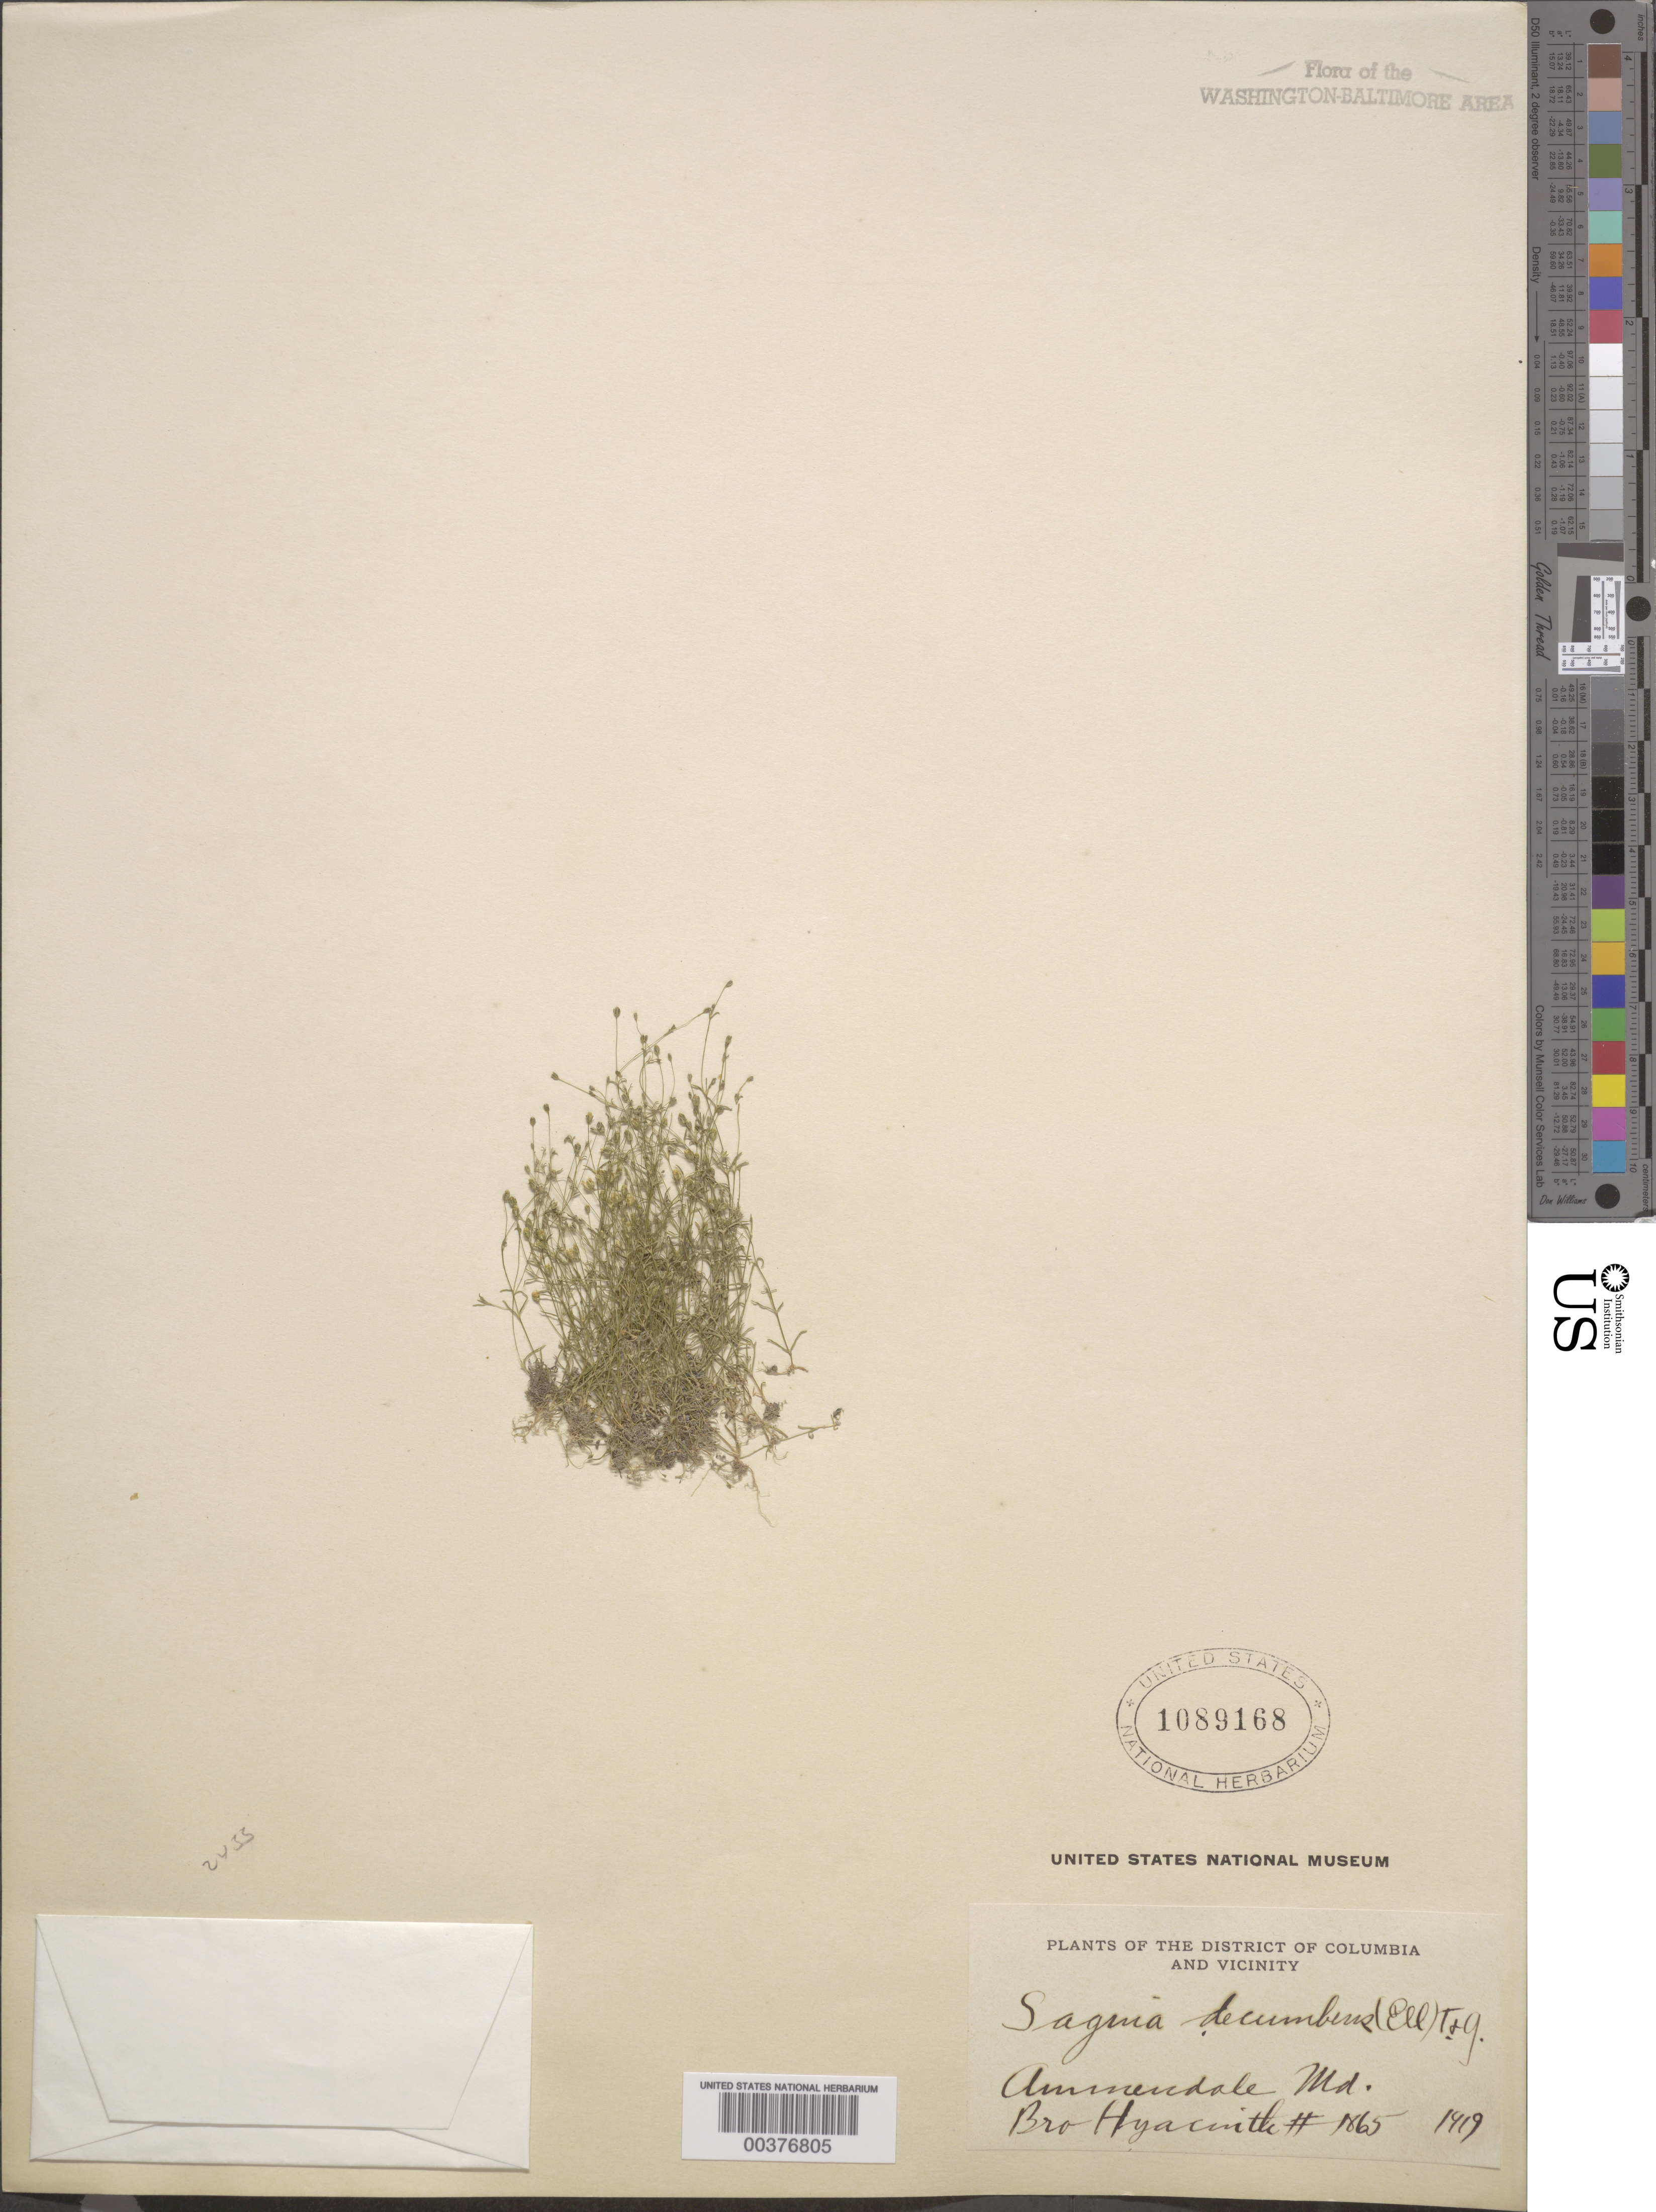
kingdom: Plantae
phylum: Tracheophyta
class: Magnoliopsida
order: Caryophyllales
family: Caryophyllaceae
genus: Sagina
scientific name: Sagina decumbens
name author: (Elliott) Torr. & A. Gray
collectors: F. Hyacinth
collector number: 165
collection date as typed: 1919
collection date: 1919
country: United States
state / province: Maryland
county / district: Prince George's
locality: Ammendale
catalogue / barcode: US 1089168